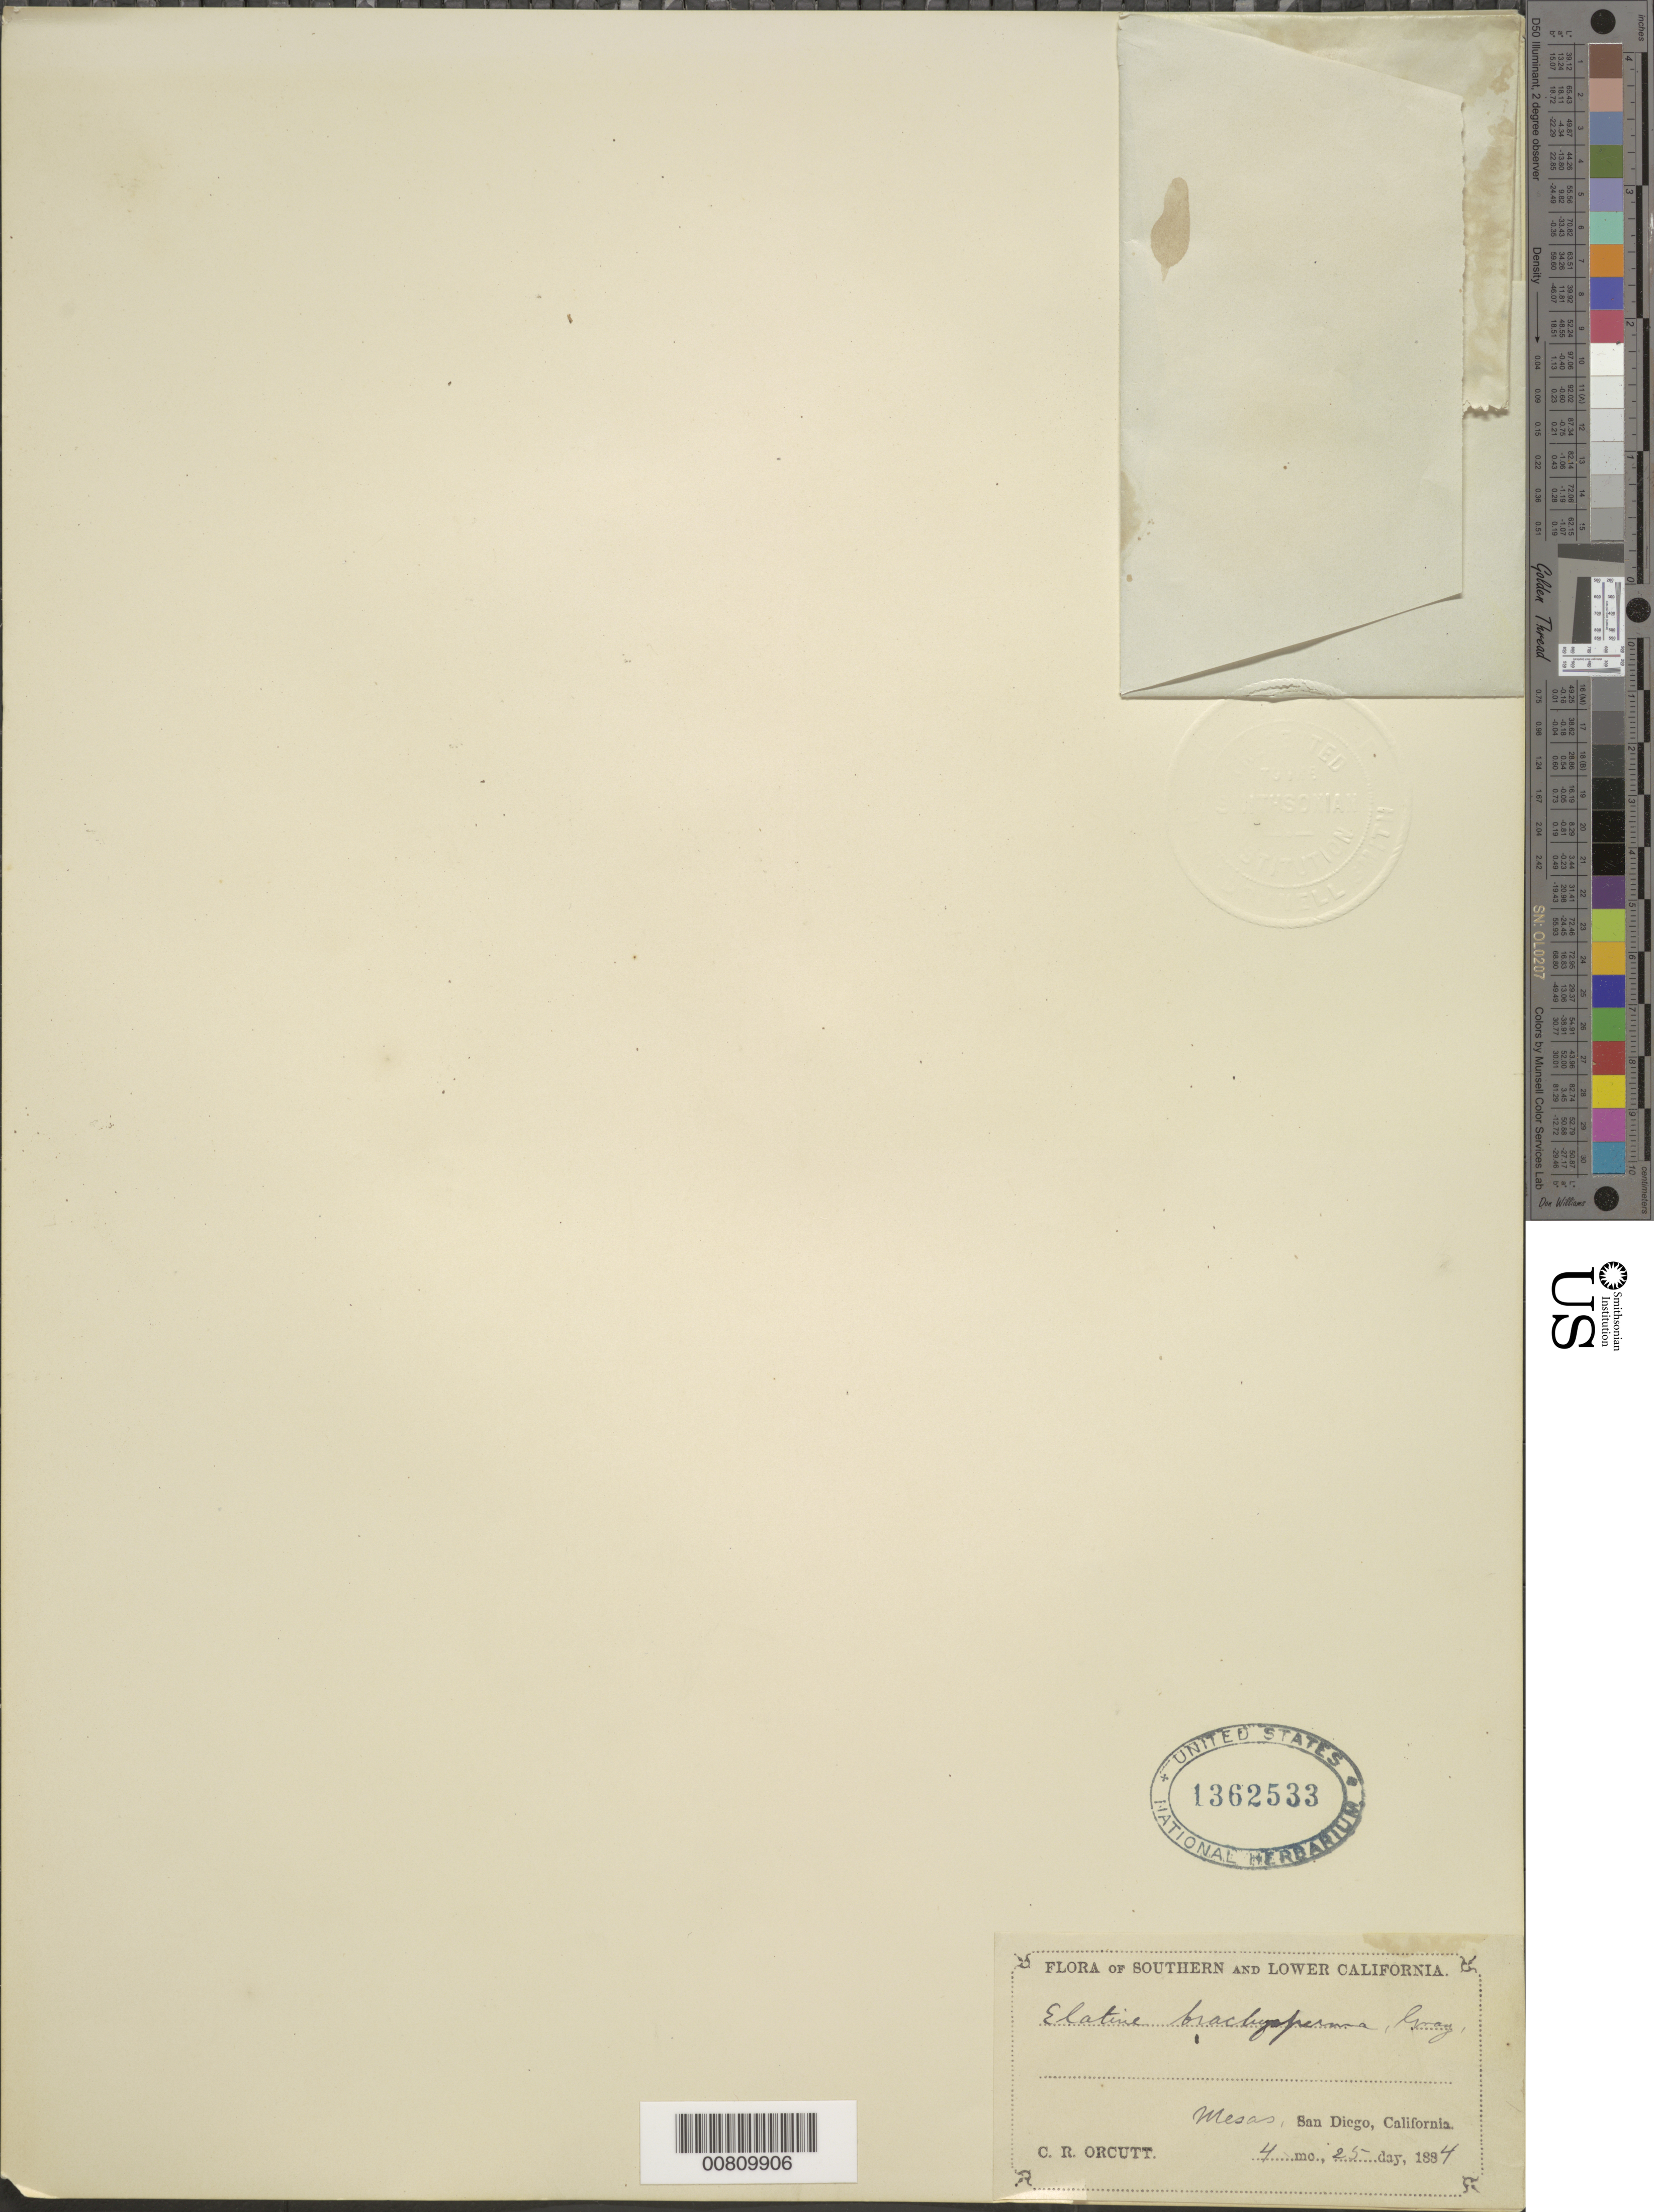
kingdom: Plantae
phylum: Tracheophyta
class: Magnoliopsida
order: Malpighiales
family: Elatinaceae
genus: Elatine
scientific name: Elatine brachysperma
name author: A. Gray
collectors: C. R. Orcutt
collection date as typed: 25 Apr 1884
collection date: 1884-04-25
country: United States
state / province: California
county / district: San Diego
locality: Mesas.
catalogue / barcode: US 1362533